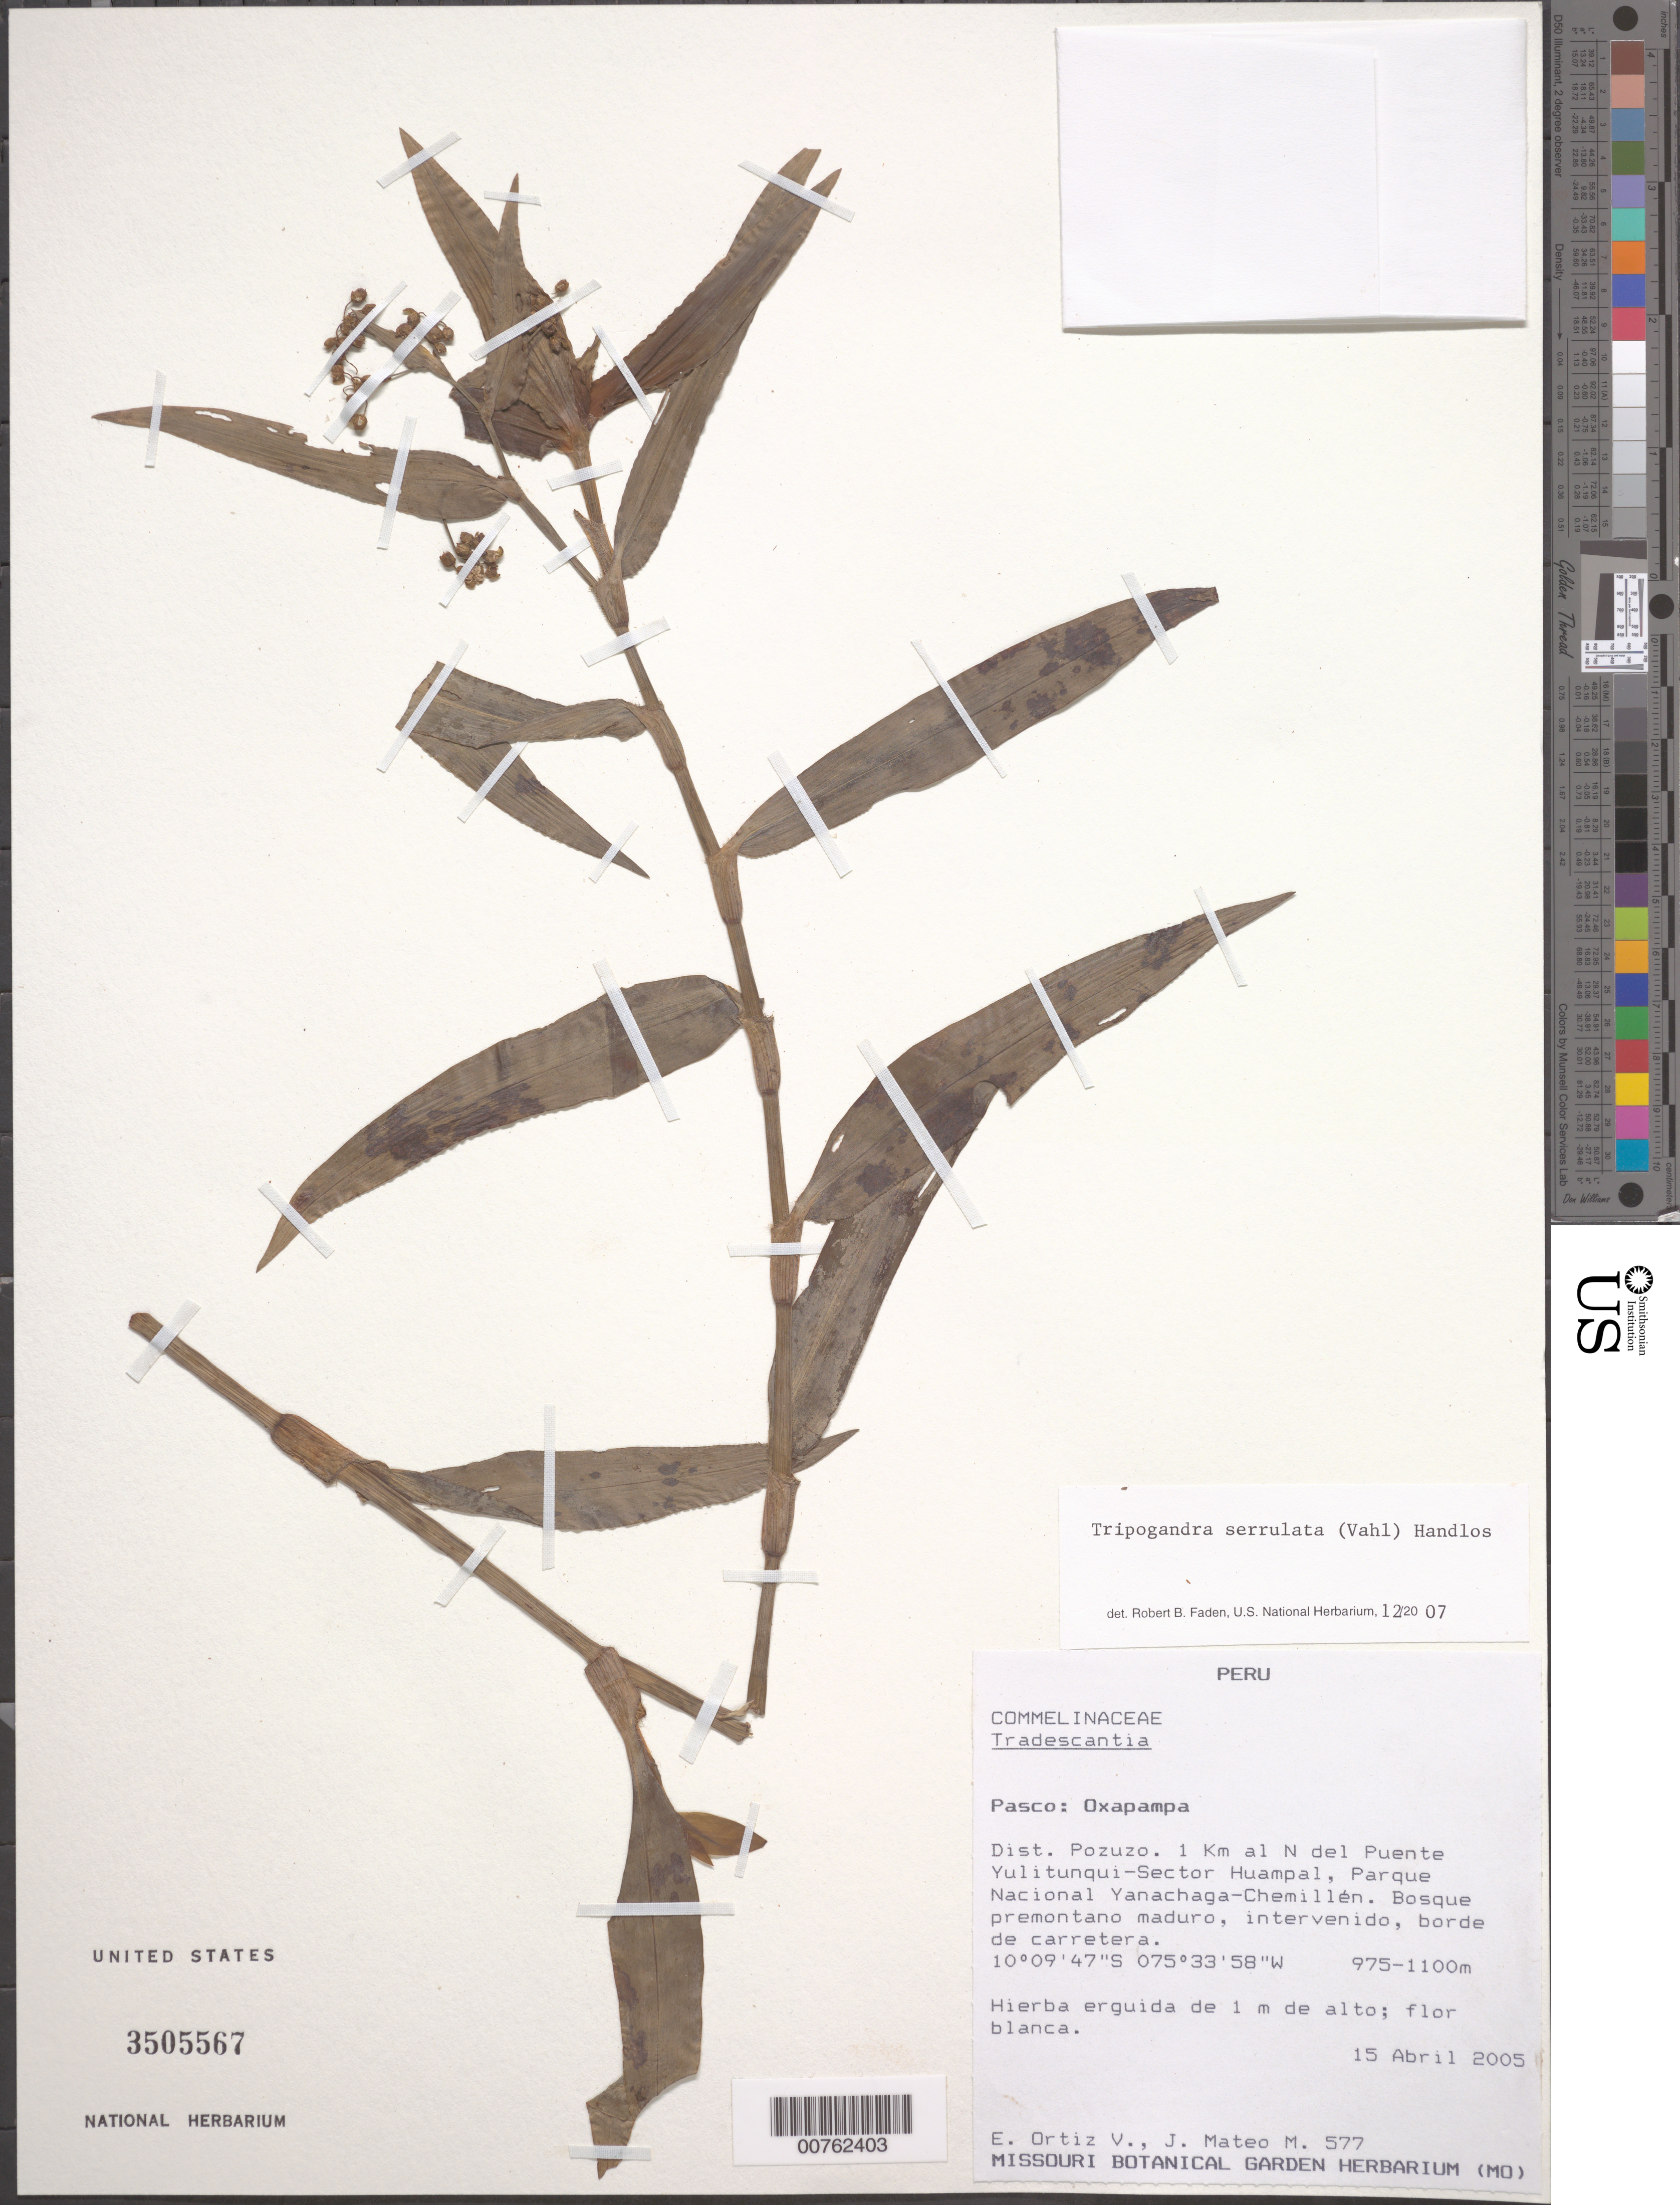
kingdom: Plantae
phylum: Tracheophyta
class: Liliopsida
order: Commelinales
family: Commelinaceae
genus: Tripogandra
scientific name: Tripogandra serrulata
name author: (Vahl) Handlos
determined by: Faden, Robert B., (US), Smithsonian Institution - National Museum of Natural History (UNITED STATES)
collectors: E. Ortiz V. & J. Mateo M.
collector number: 577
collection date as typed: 15 Apr 2005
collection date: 2005-04-15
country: Peru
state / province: Pasco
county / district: Oxapampa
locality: Dist. Pozuzo. 1 km al N del Puente Yulitunqui-Sector Huampal, Parque Nacional Yanachaga-Chemillen.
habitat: Bosque premontano maduro, intervenido, borde de carretera.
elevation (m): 975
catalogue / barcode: US 3505567